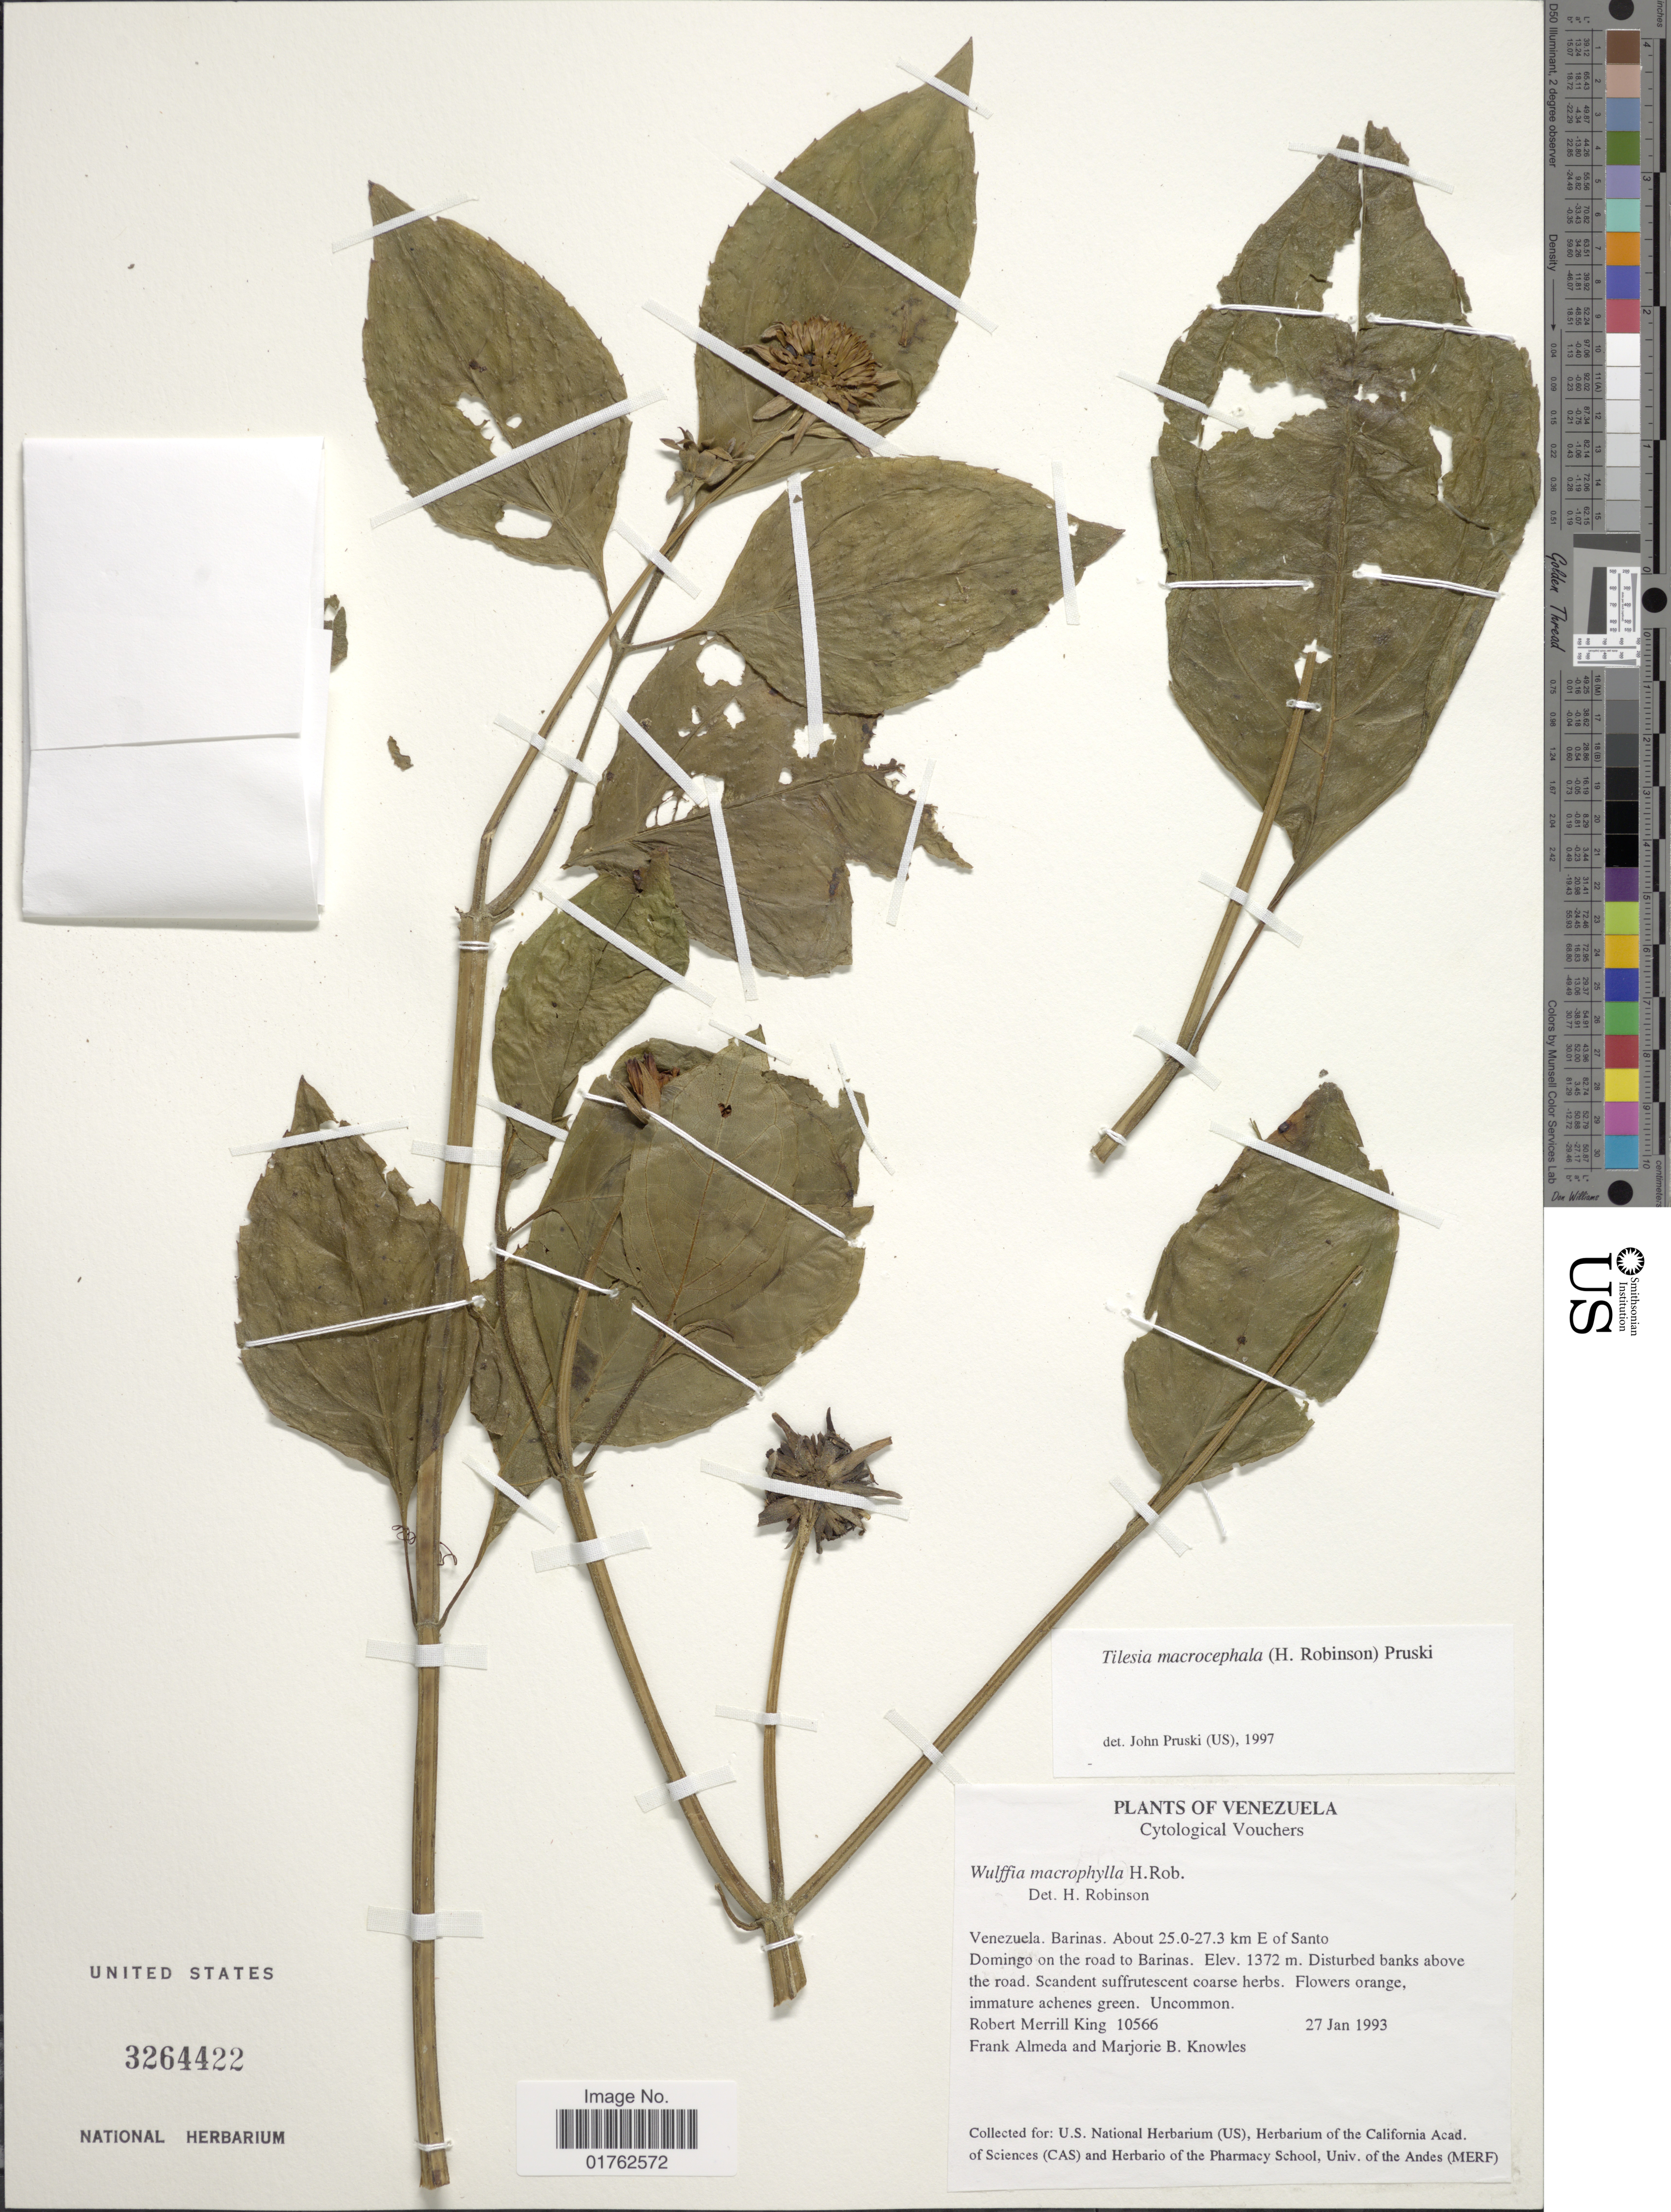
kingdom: Plantae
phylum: Tracheophyta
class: Magnoliopsida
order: Asterales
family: Asteraceae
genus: Wulffia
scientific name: Wulffia macrocephala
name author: H. Rob.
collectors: R. M. King, F. Almeda & M. B. Knowles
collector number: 10566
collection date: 1993-01-27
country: Venezuela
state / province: Barinas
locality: About 25.0-27.3 km E of Santo Domingo on the road to Barinas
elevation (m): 1372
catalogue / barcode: US 3264422